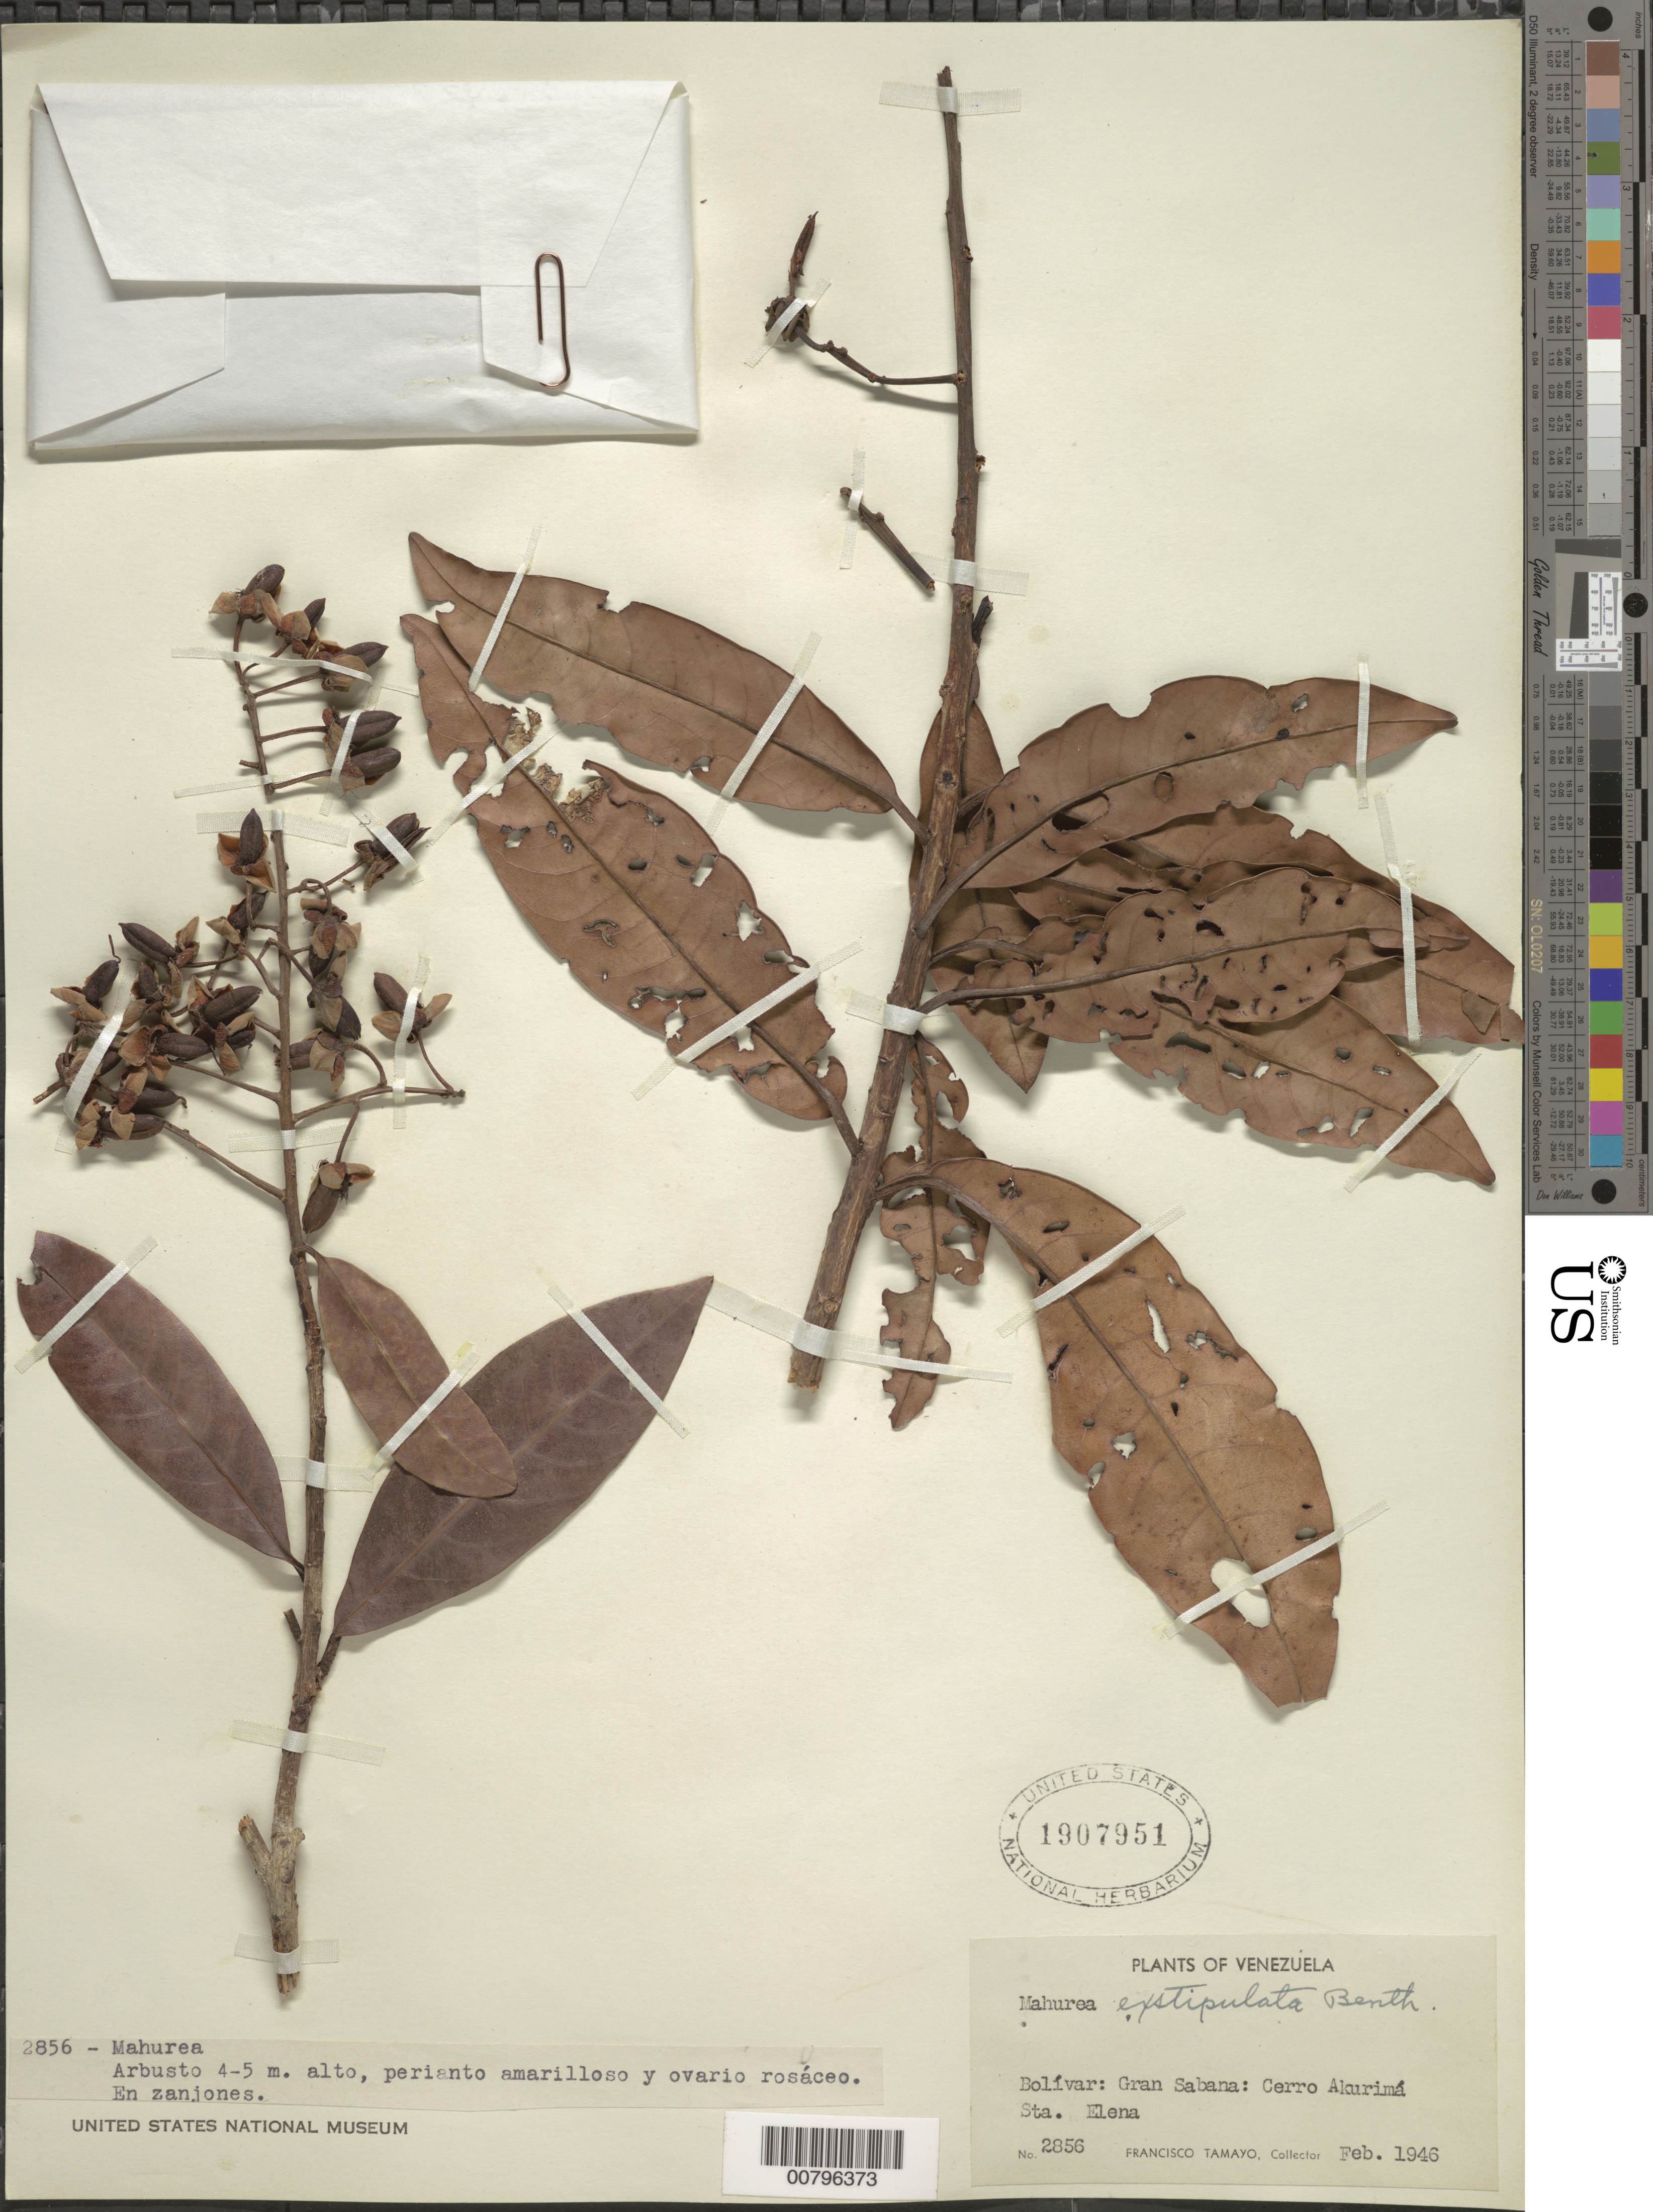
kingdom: Plantae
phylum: Tracheophyta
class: Magnoliopsida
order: Malpighiales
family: Calophyllaceae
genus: Mahurea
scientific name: Mahurea exstipulata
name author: Benth.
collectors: F. Tamayo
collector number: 2856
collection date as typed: Feb-46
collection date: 1946-02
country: Venezuela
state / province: Bolívar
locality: Gran Sabana, Sta. Elena, Cerro de Acurimá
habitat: Zanjones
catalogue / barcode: US 1907951